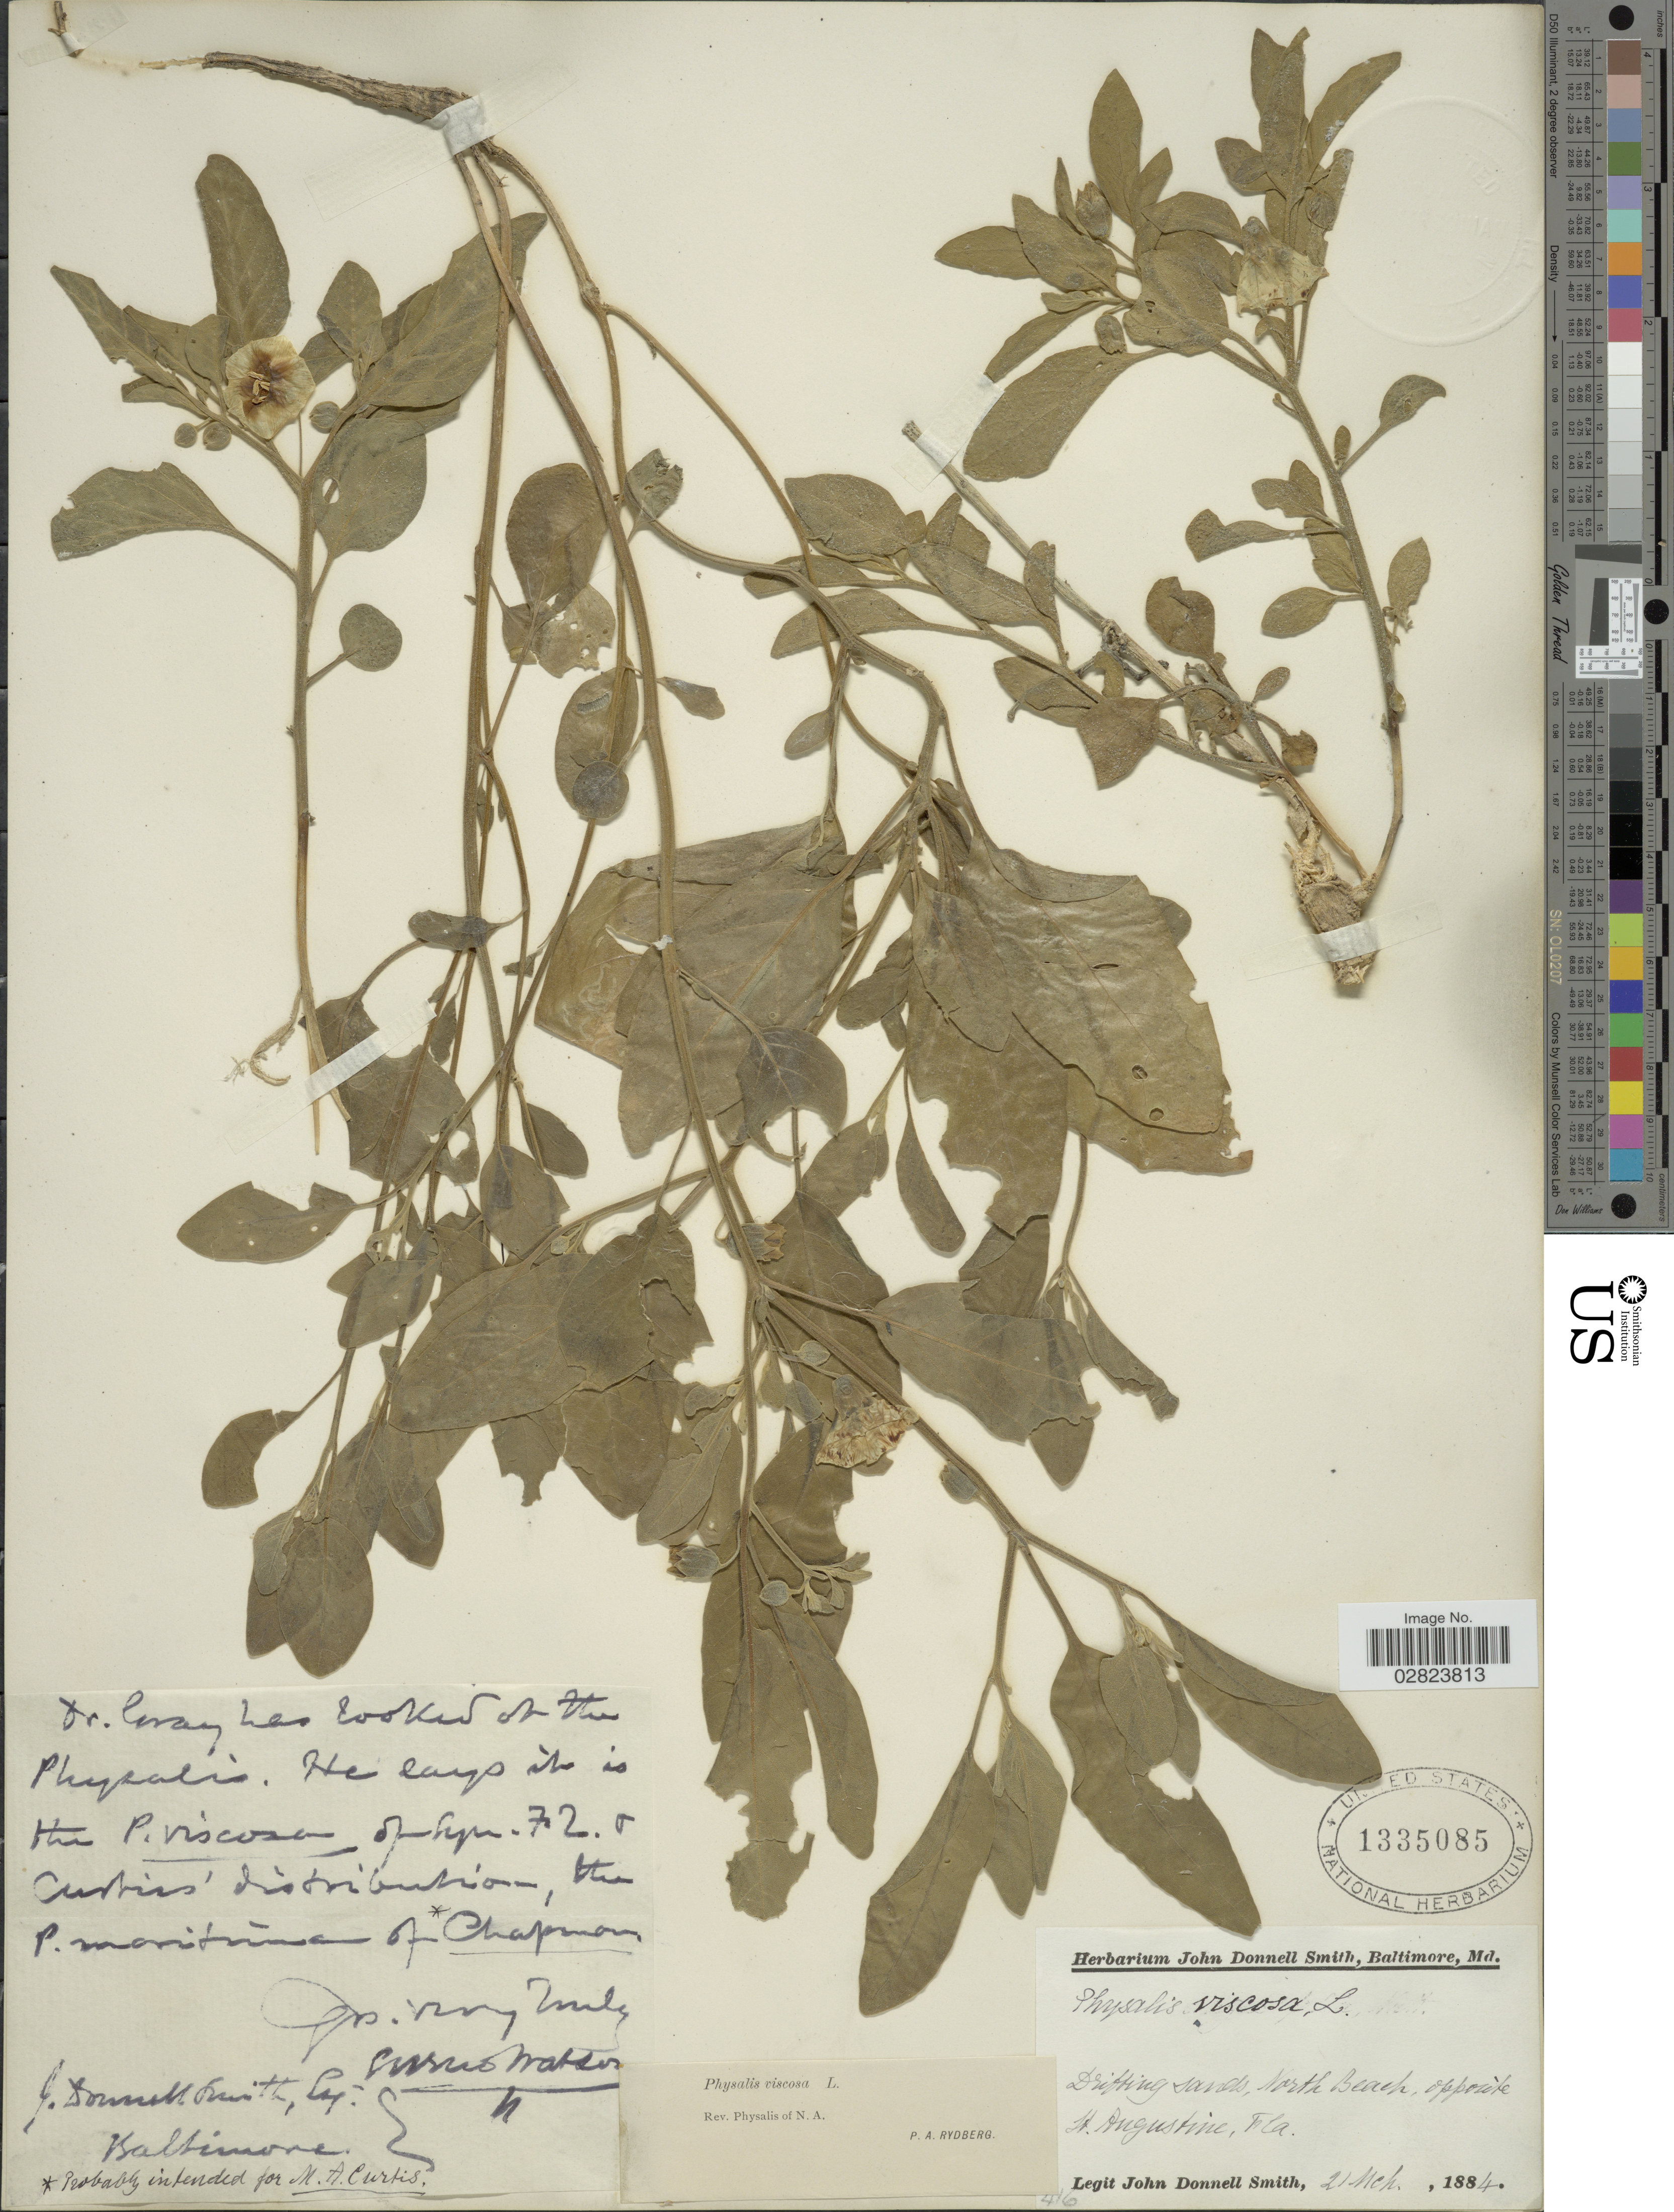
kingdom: Plantae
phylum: Tracheophyta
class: Magnoliopsida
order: Solanales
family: Solanaceae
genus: Physalis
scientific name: Physalis maritima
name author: M.A. Curtis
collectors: J. Donnell Smith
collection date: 1884-03-21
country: United States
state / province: Florida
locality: North Beach, opposite St. Augustine.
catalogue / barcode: US 1335085